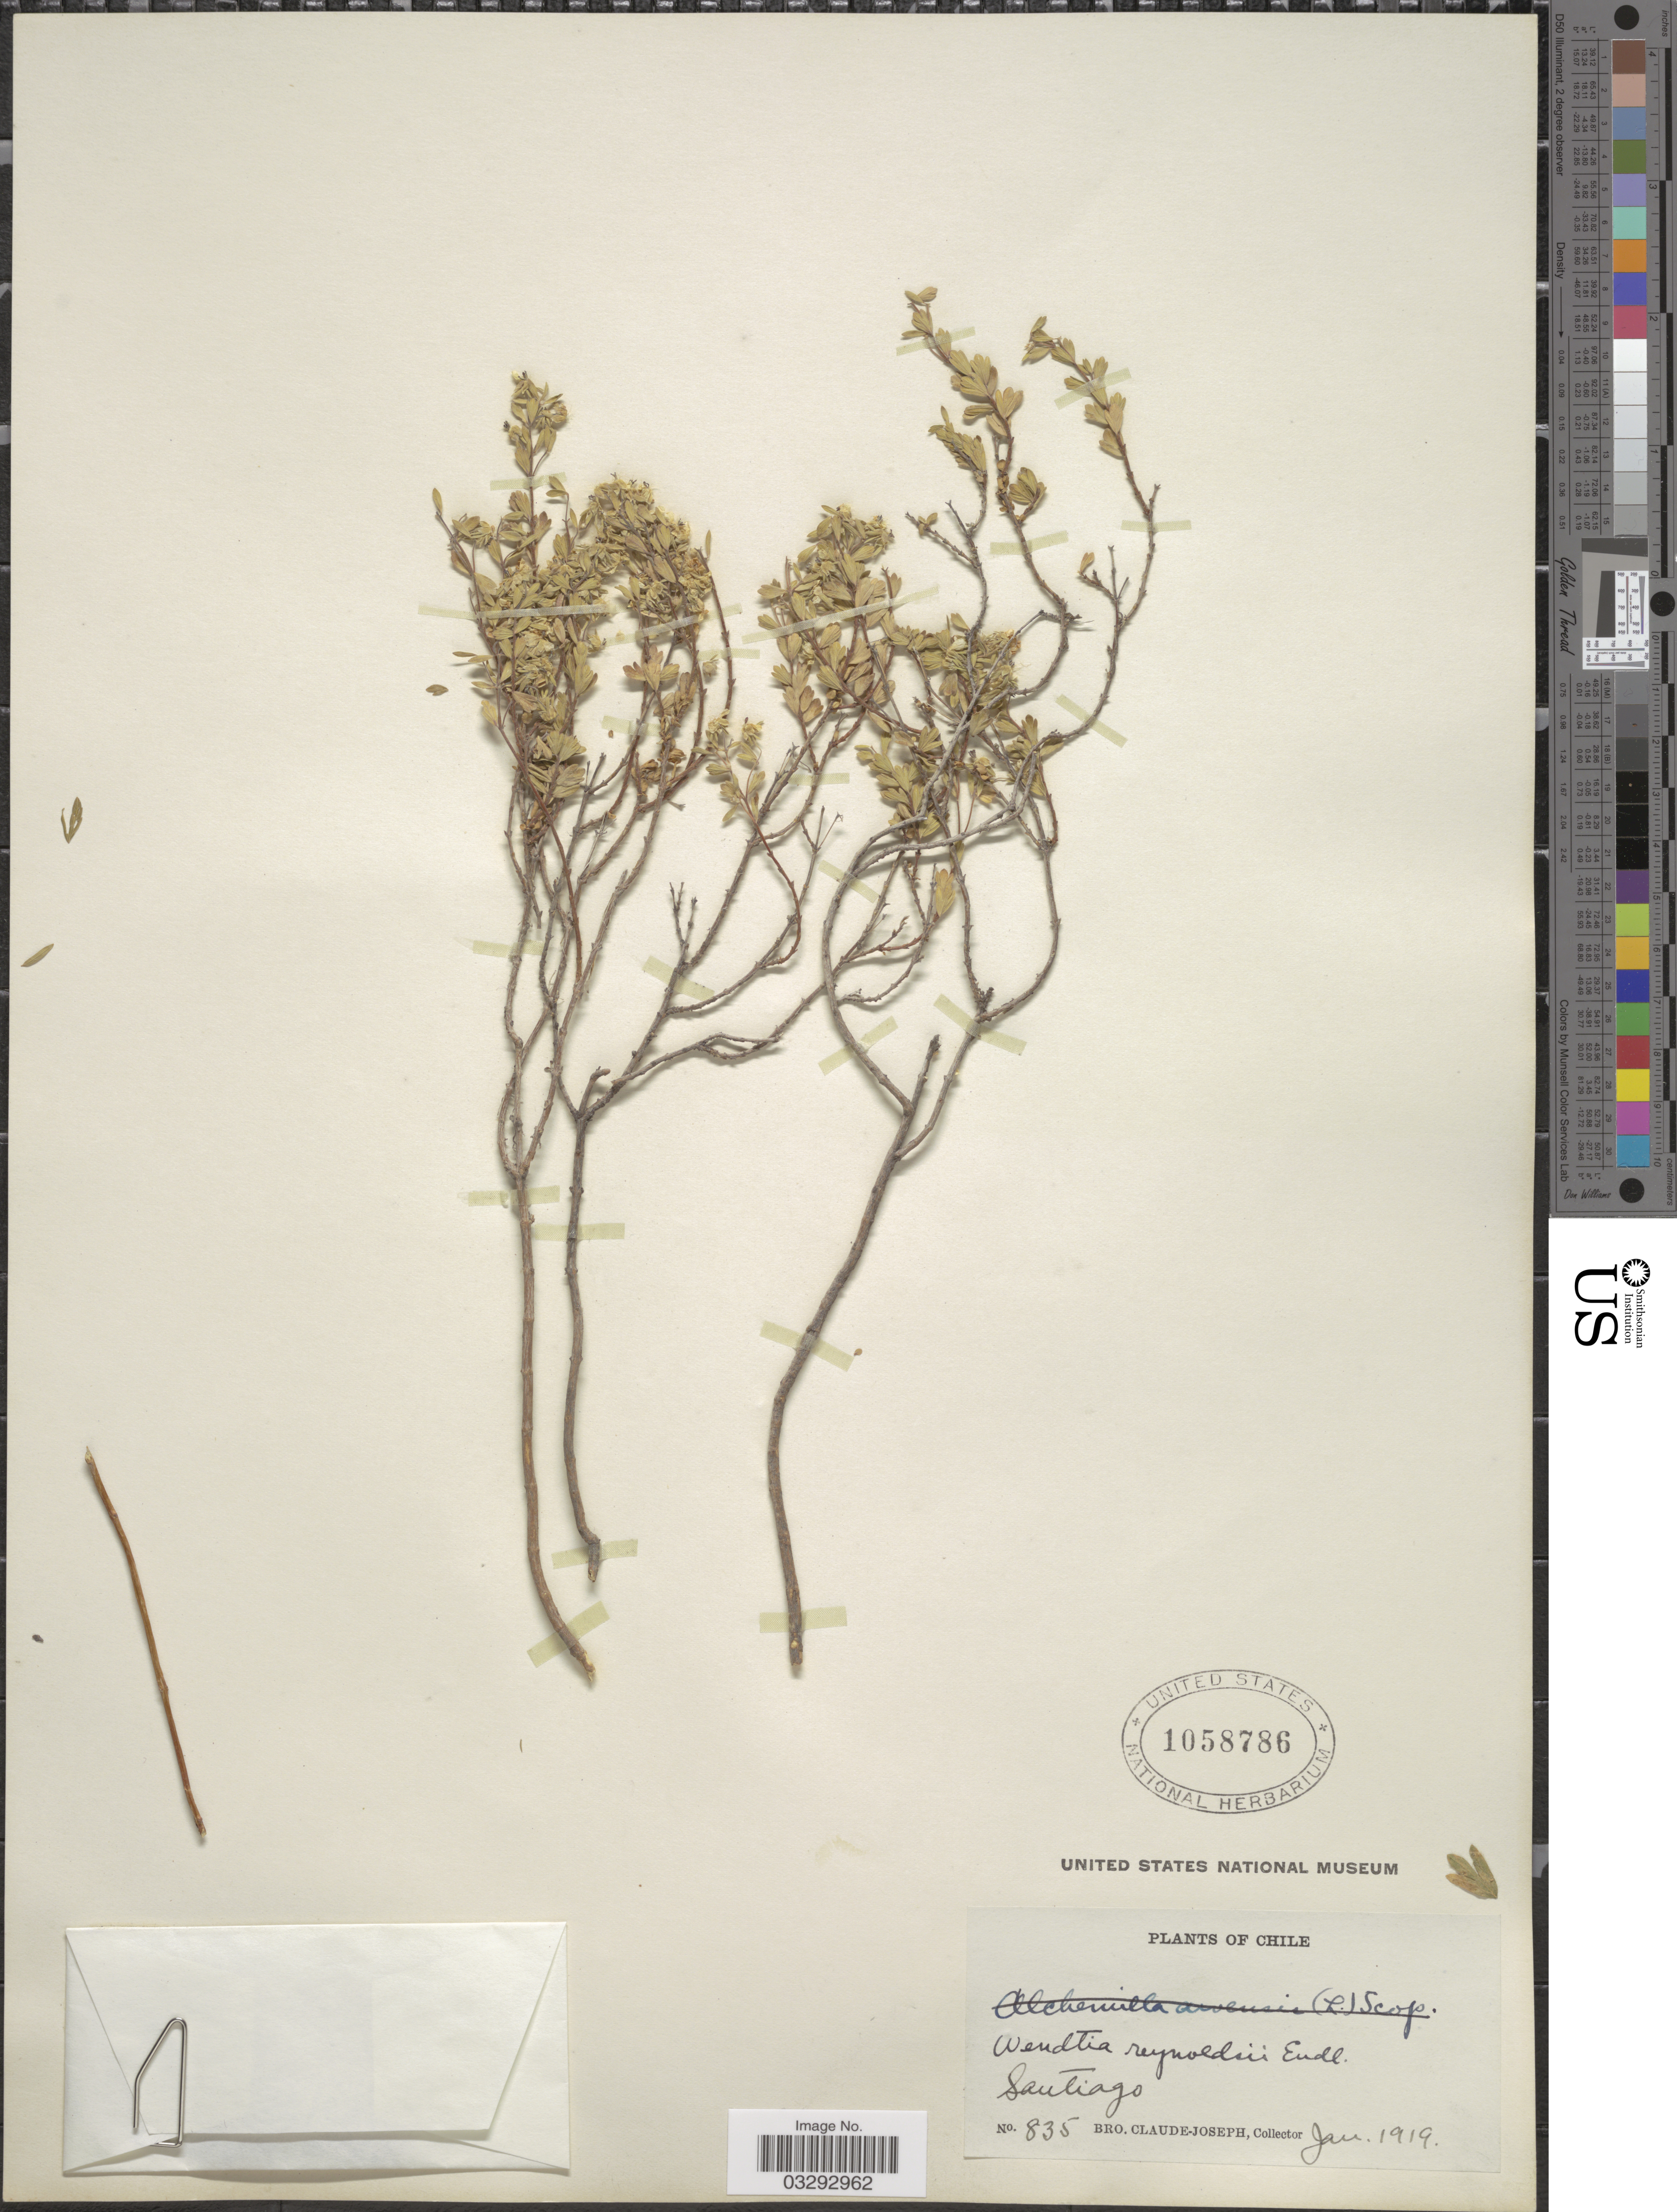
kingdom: Plantae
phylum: Tracheophyta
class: Magnoliopsida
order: Geraniales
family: Vivianiaceae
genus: Wendtia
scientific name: Wendtia gracilis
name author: Meyen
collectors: Bro. Claude-Joseph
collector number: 835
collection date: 1919-01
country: Chile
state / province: Región Metropolitana (RM)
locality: Santiago.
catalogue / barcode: US 1058786